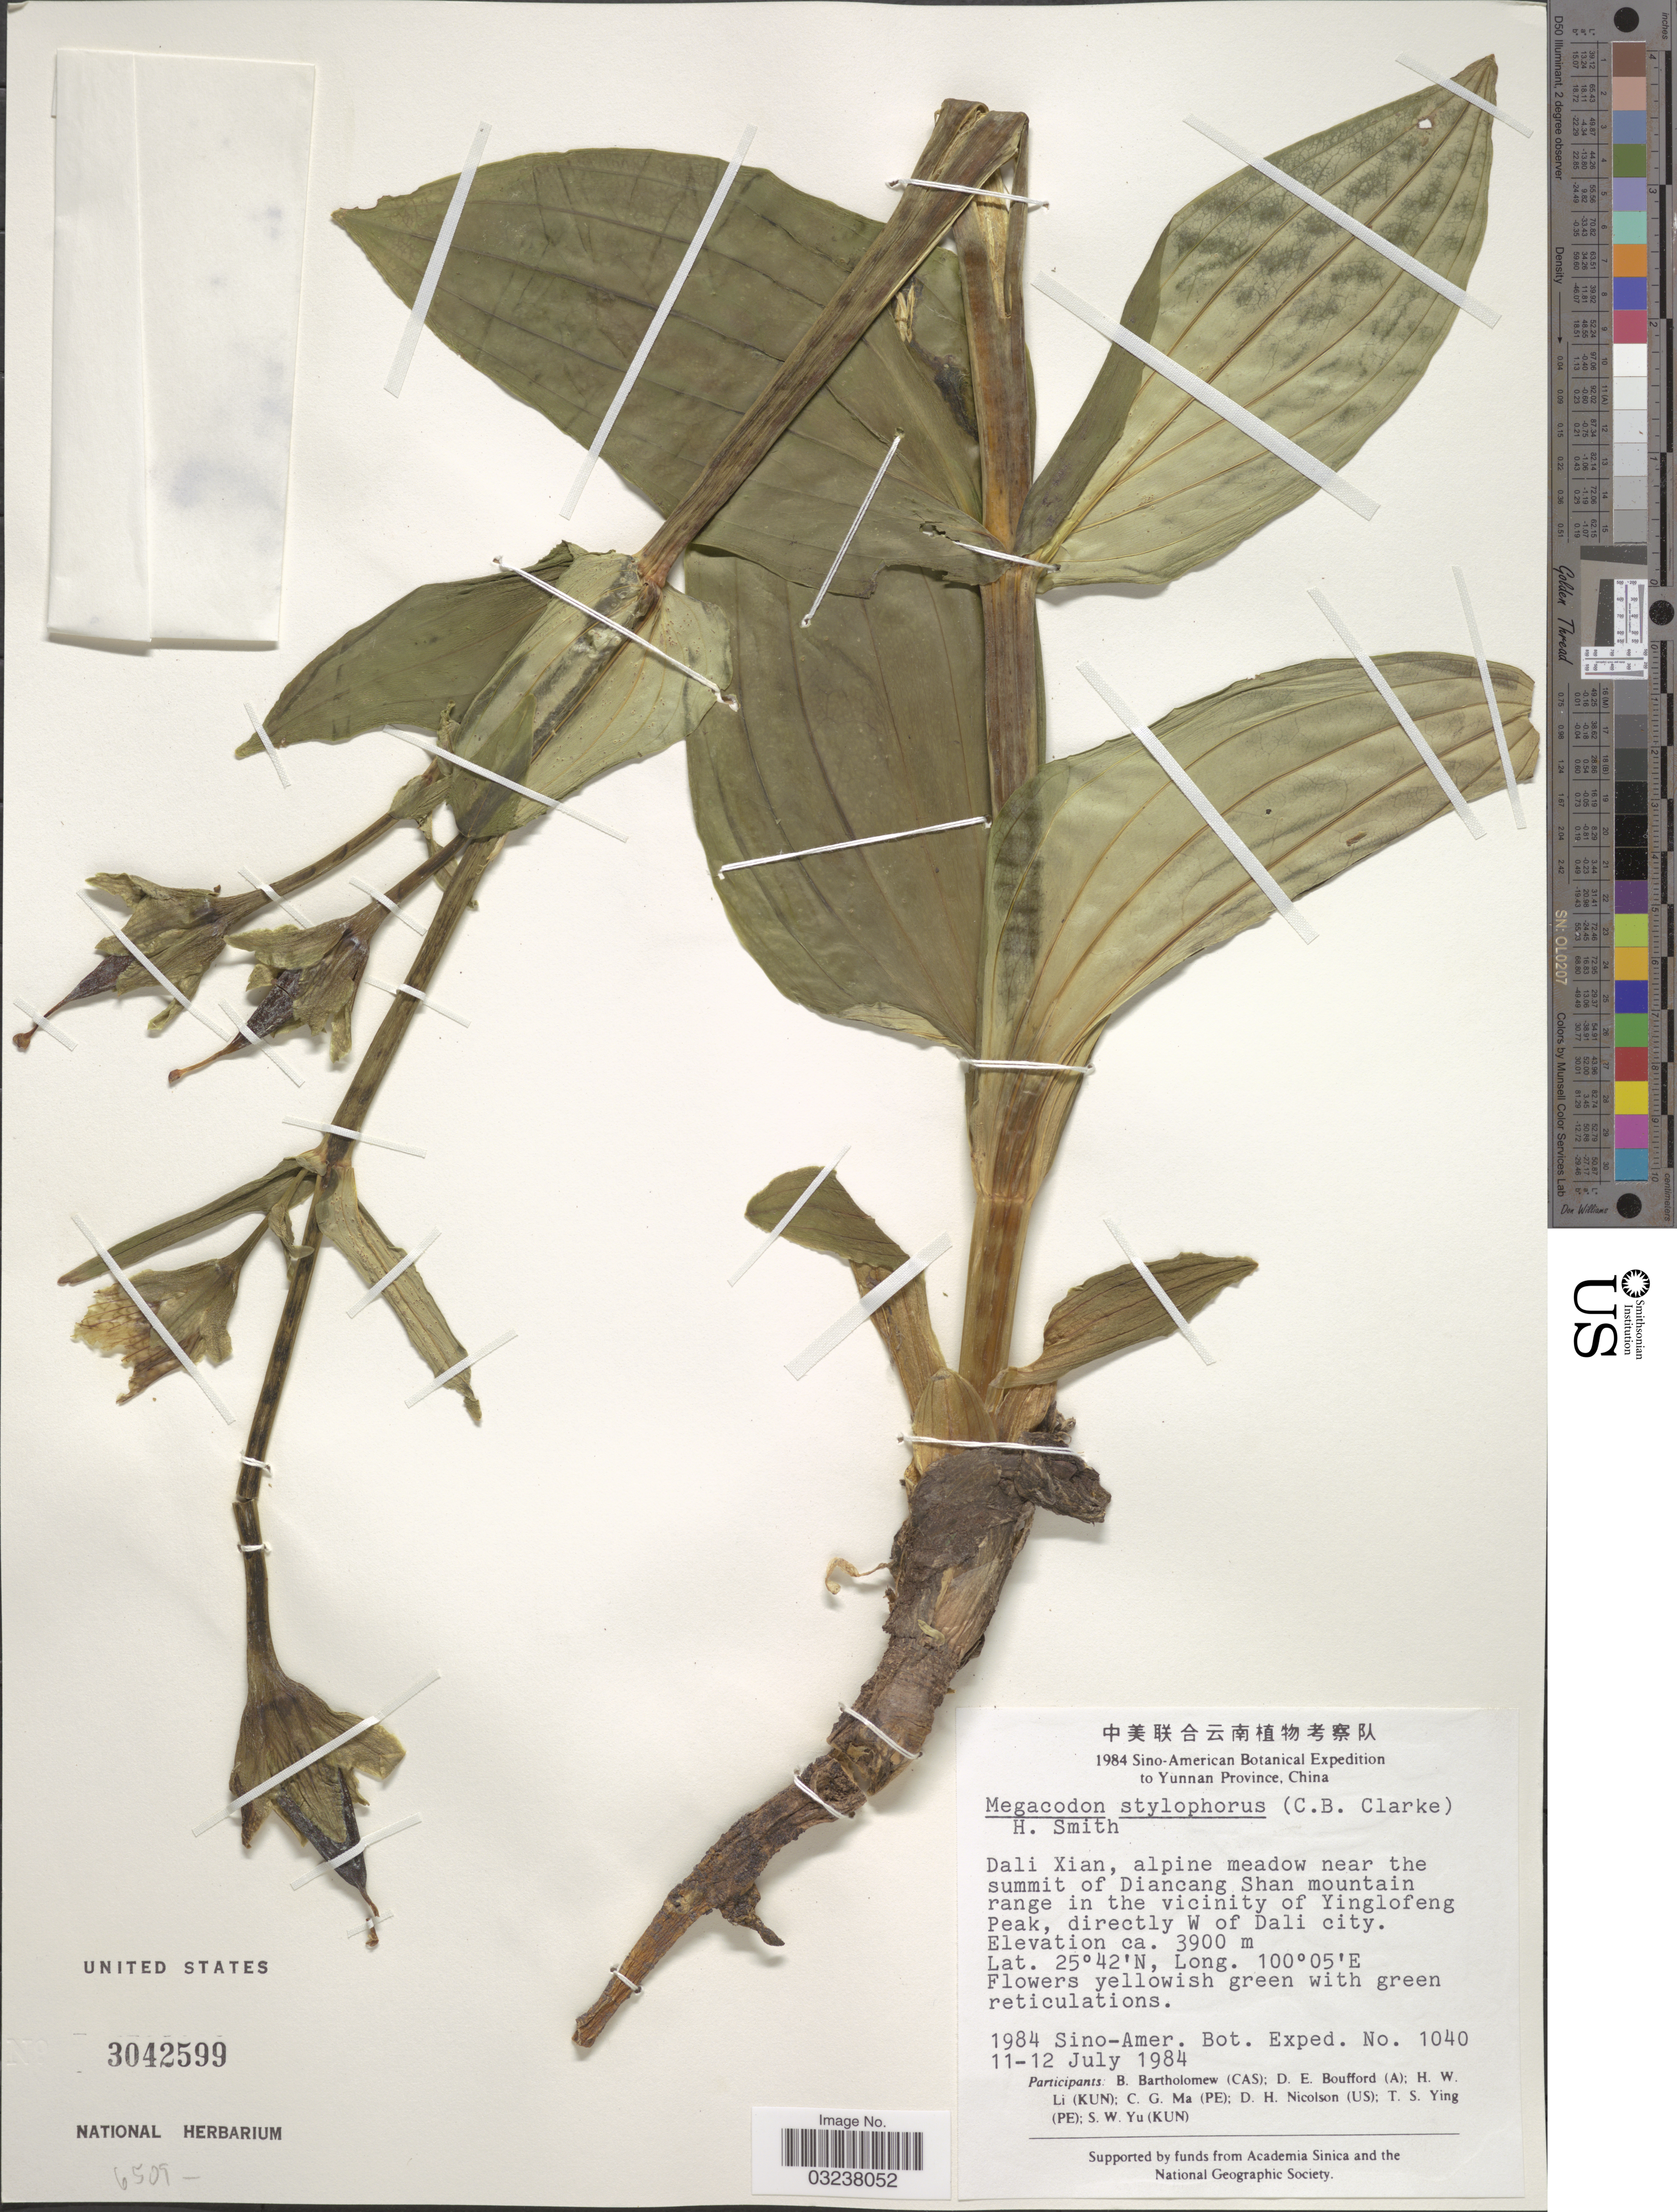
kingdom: Plantae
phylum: Tracheophyta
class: Magnoliopsida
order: Gentianales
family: Gentianaceae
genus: Megacodon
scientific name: Megacodon stylophorus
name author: (C.B. Clarke) Harry Sm.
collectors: Sino-Amer. Bot. Exped. 1984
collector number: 1040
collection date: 1984-07-11/1984-07-12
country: China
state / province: Yunnan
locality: Dali Xian, alpine meadow near the summit of Diancang Shan mountain range in the vicinity of Yinglofeng Peak, directly W of Dali city.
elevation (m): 3900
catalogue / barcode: US 3042599